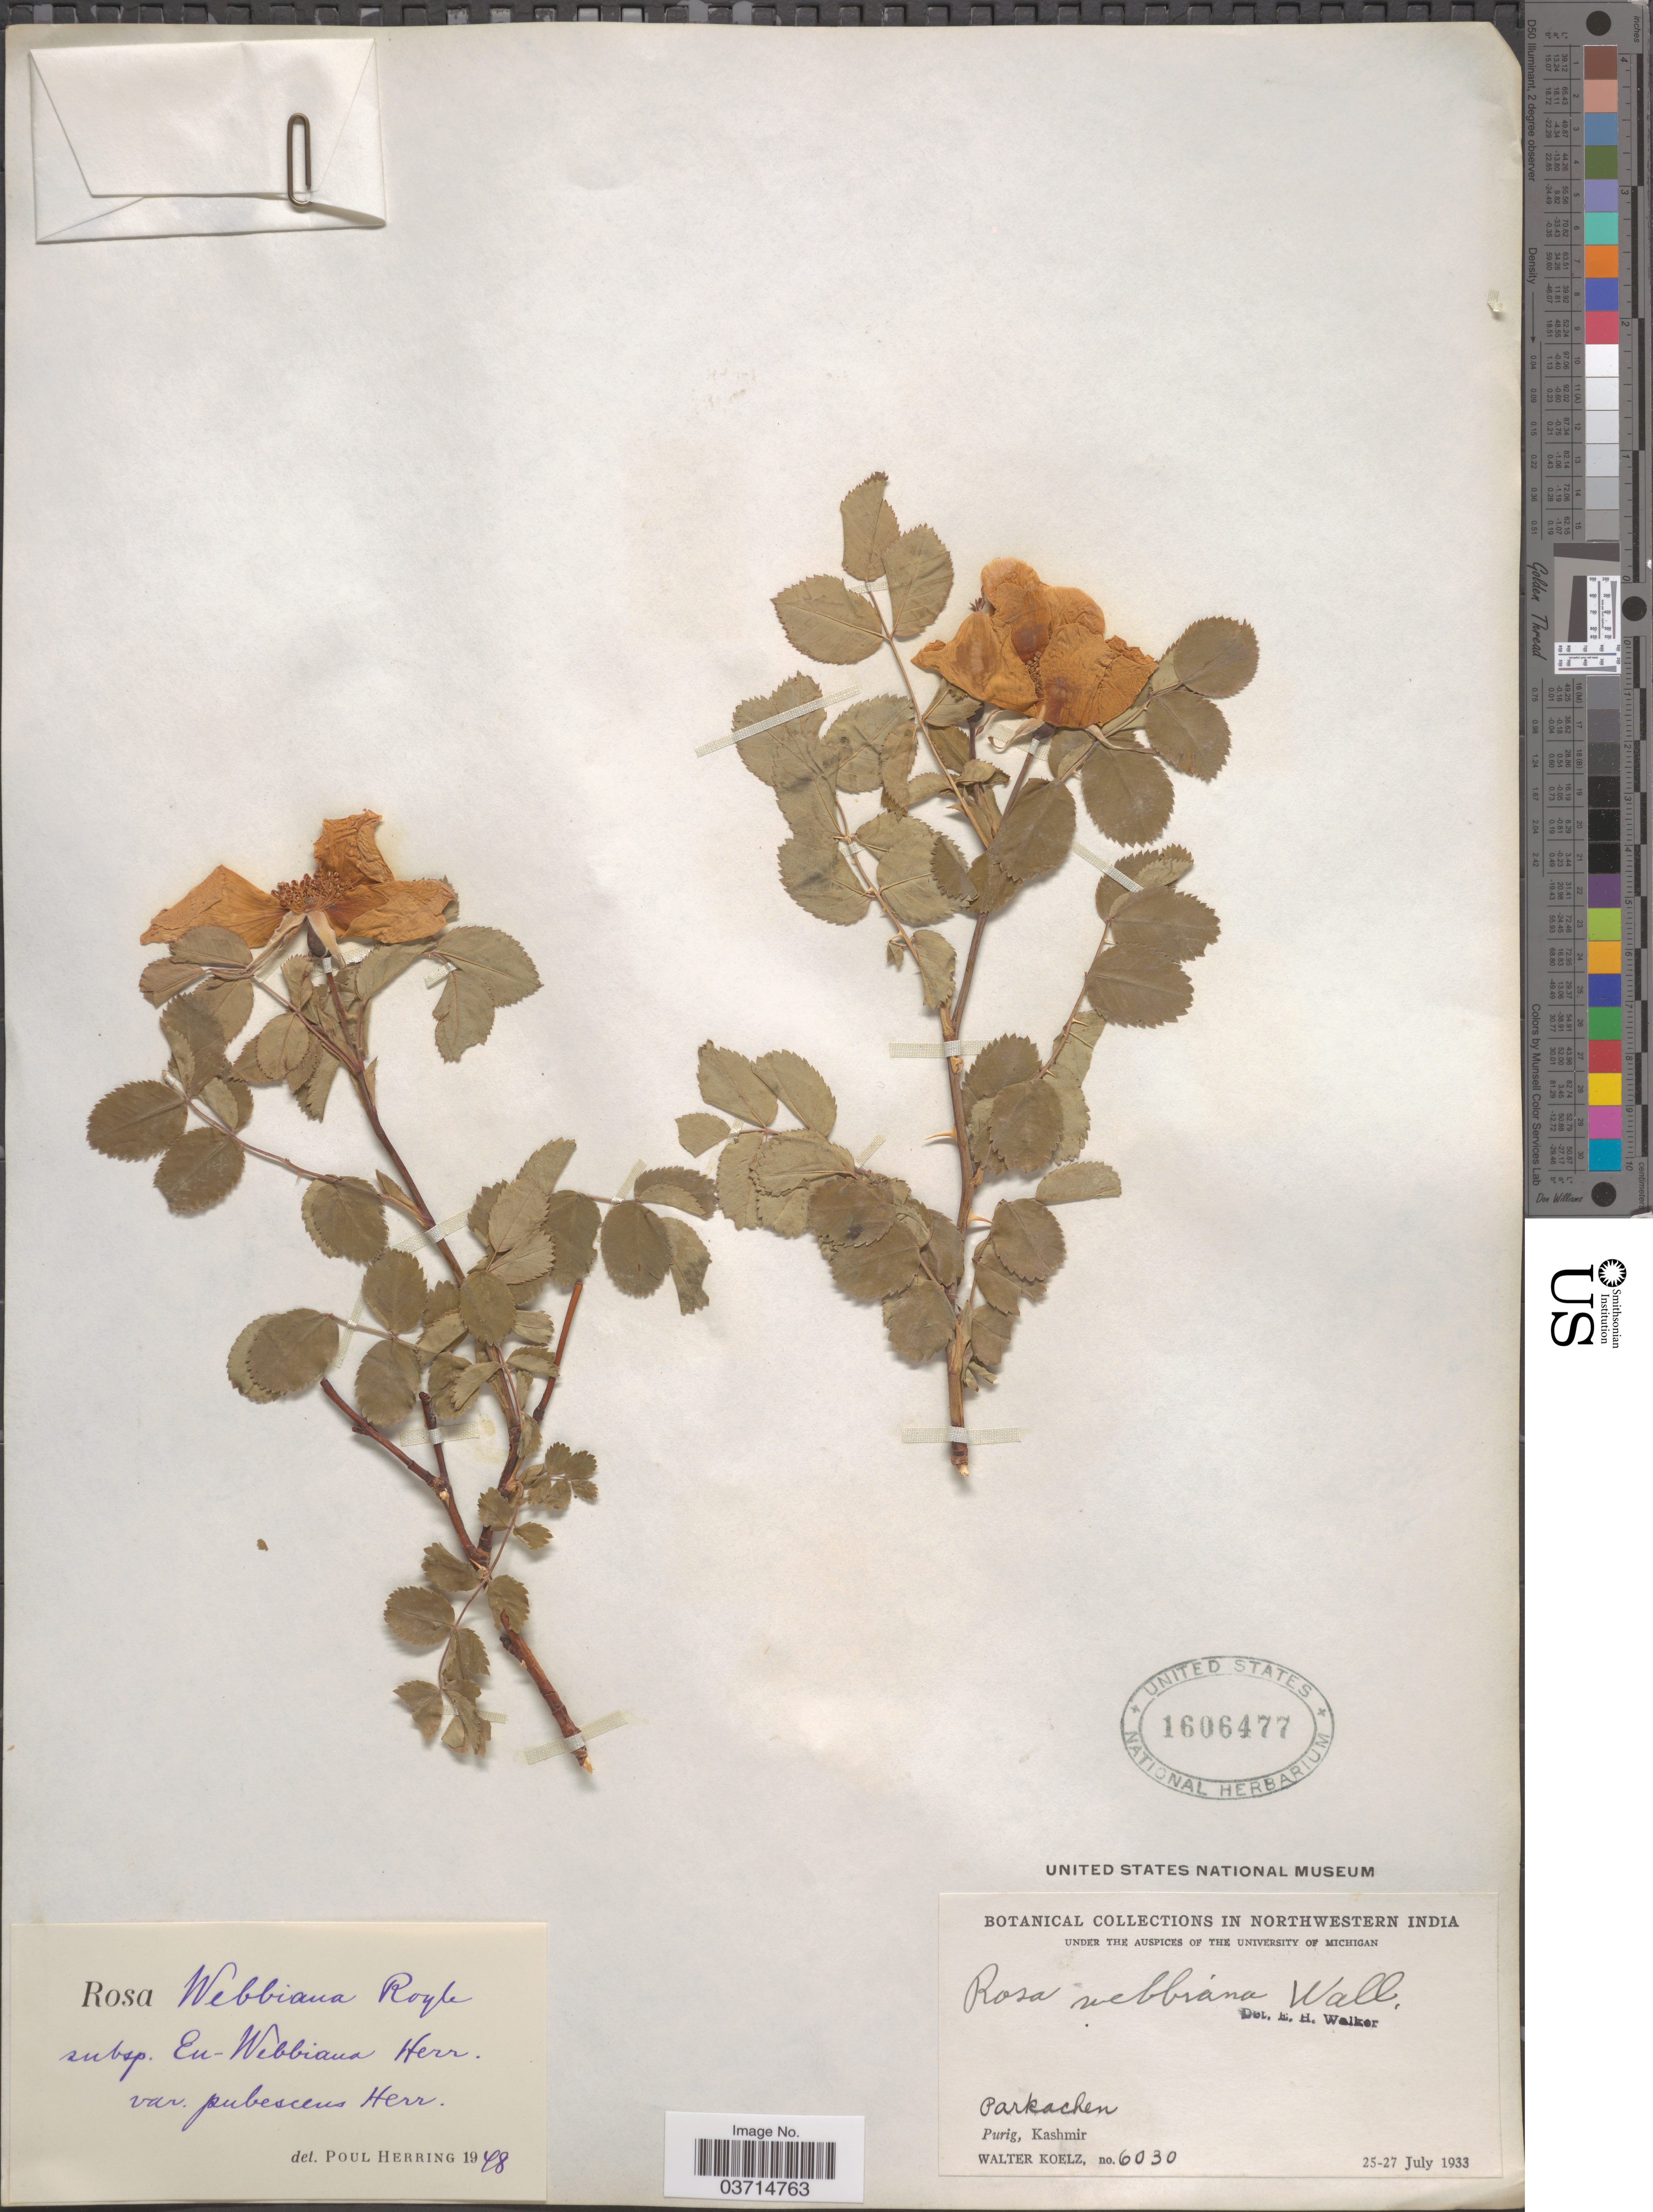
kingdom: Plantae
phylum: Tracheophyta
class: Magnoliopsida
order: Rosales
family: Rosaceae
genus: Rosa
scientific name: Rosa webbiana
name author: Wall. ex Royle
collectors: W. N. Koelz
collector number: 6030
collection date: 1933-07-25/1933-07-27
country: India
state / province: Jammu and Kashmir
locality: Northwestern India. Parkachen. Purig, Kashmir.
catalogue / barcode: US 1606477